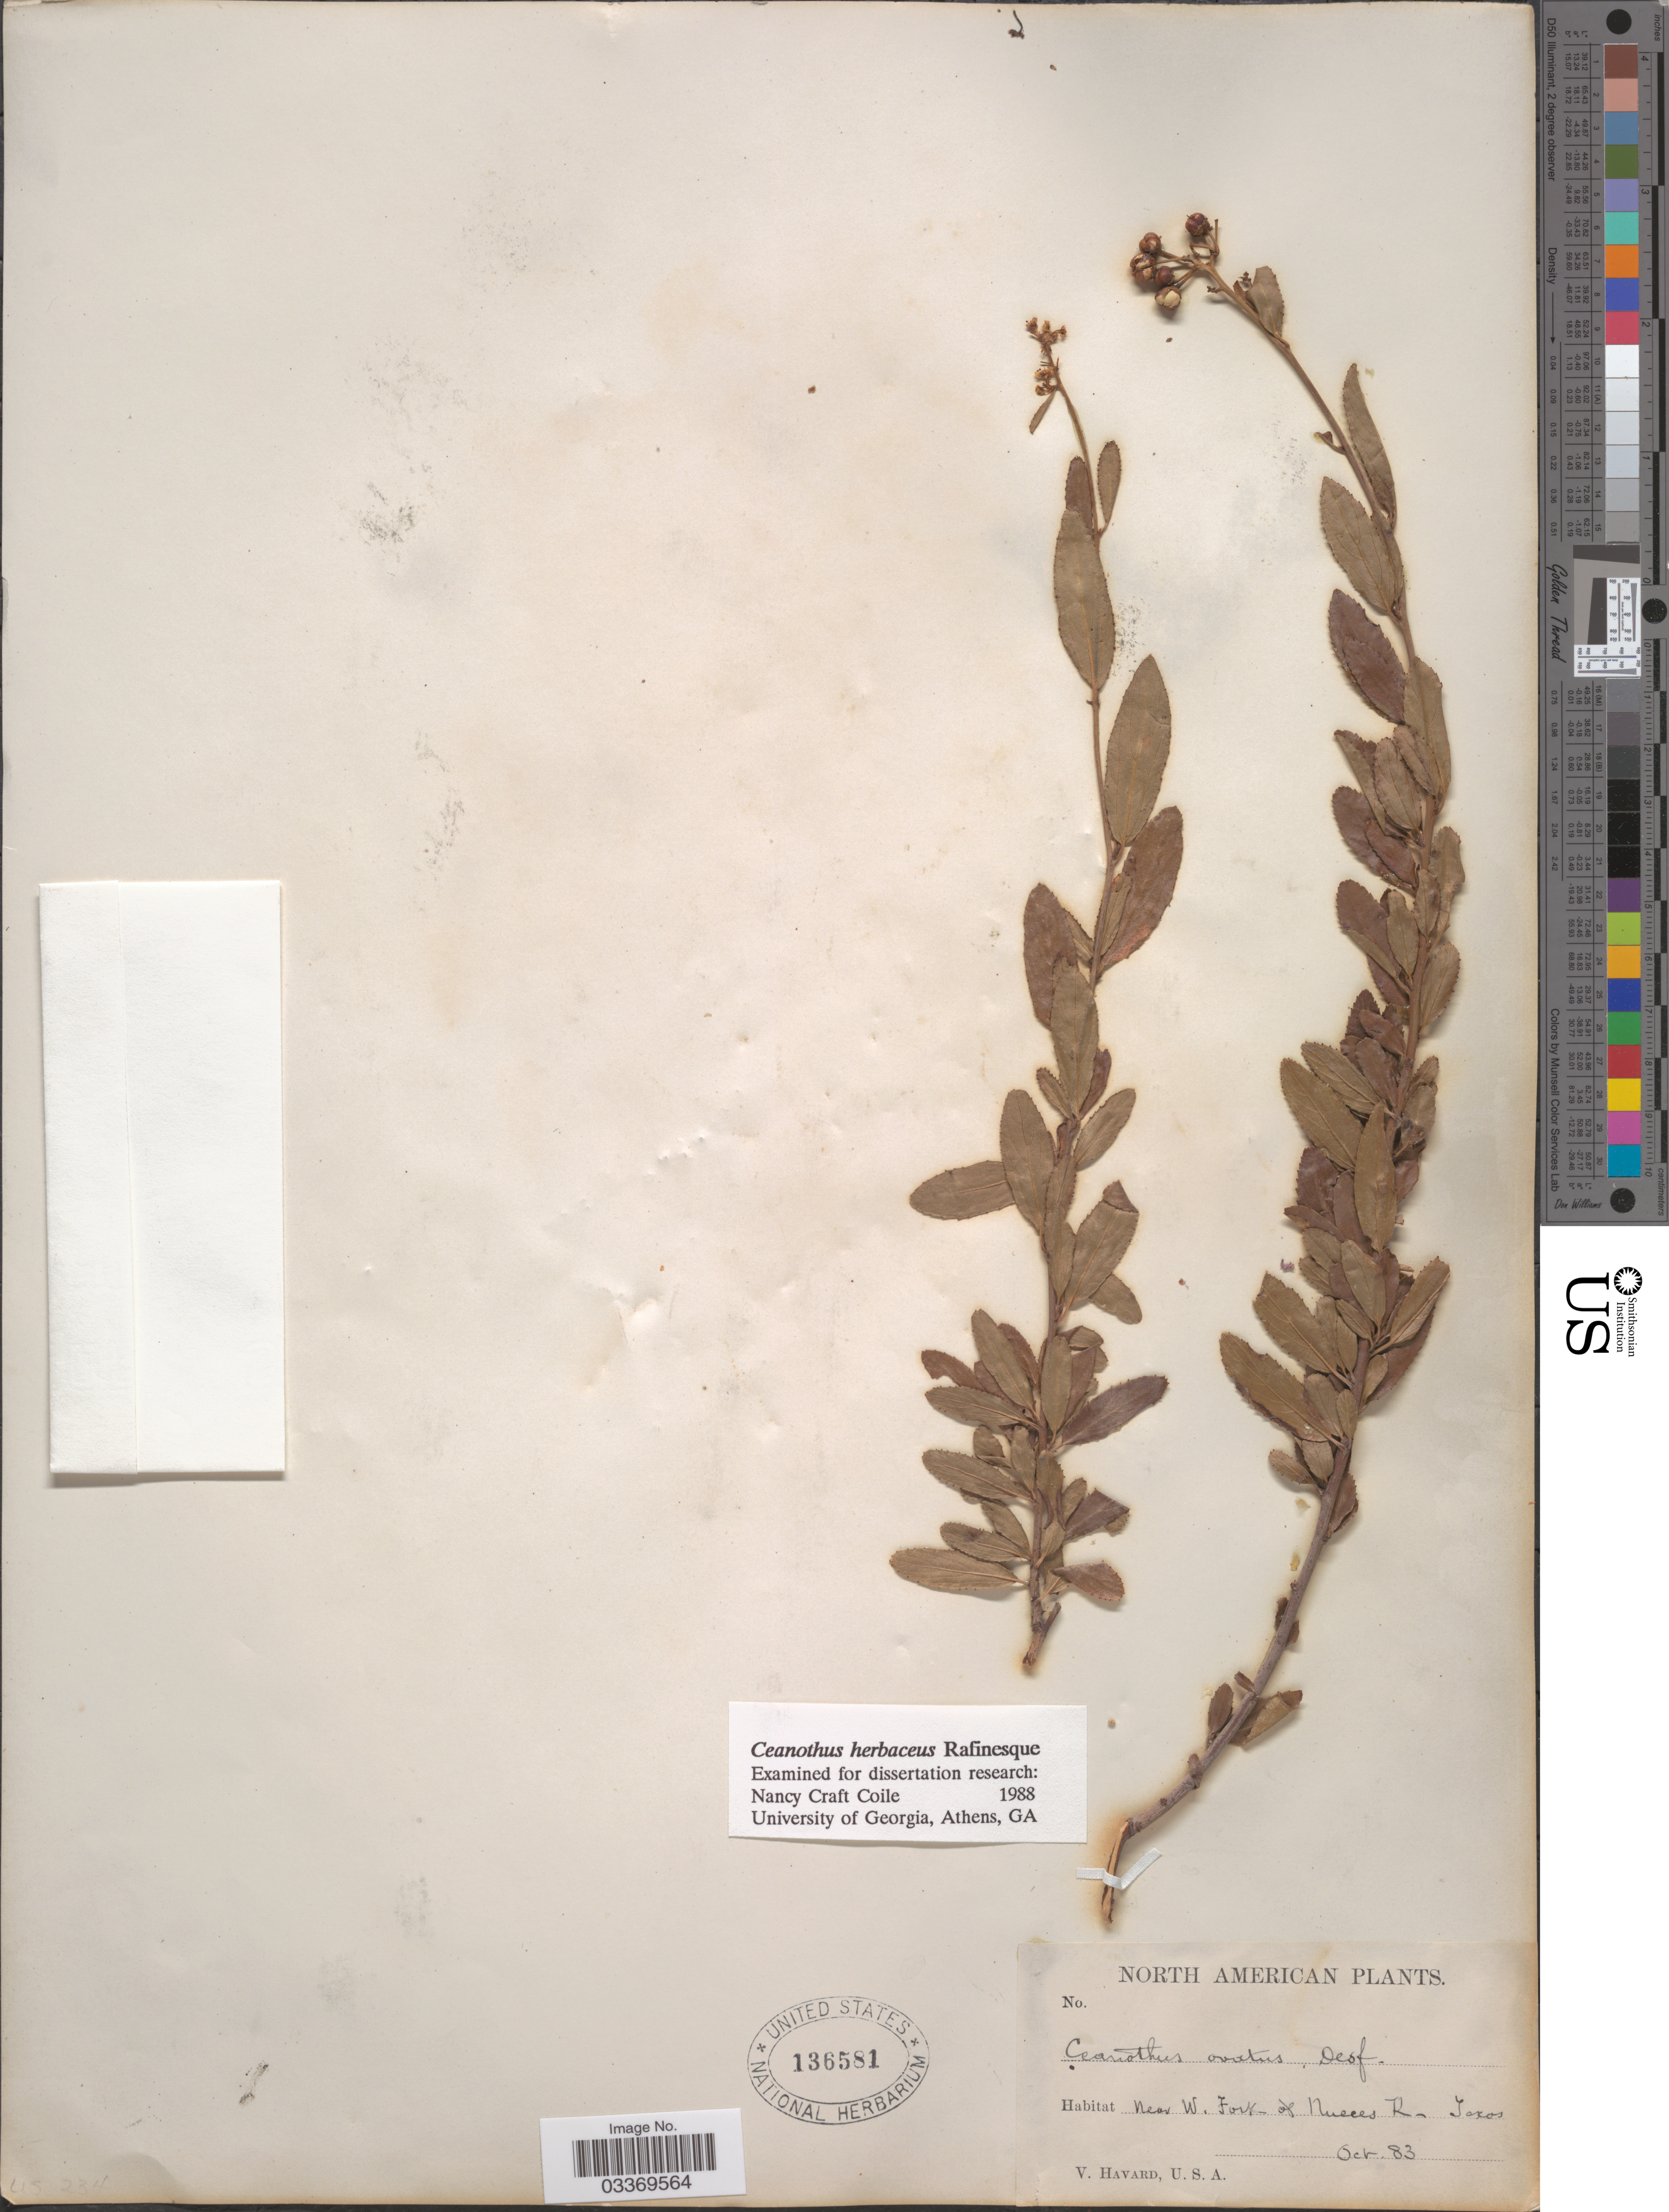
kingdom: Plantae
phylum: Tracheophyta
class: Magnoliopsida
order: Rosales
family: Rhamnaceae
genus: Ceanothus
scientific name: Ceanothus ovatus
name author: Desf.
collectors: V. Havard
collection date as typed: Transcribed d/m/y: /10/83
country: United States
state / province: Texas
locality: Near W. Fork of Nueces R.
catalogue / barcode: US 136581